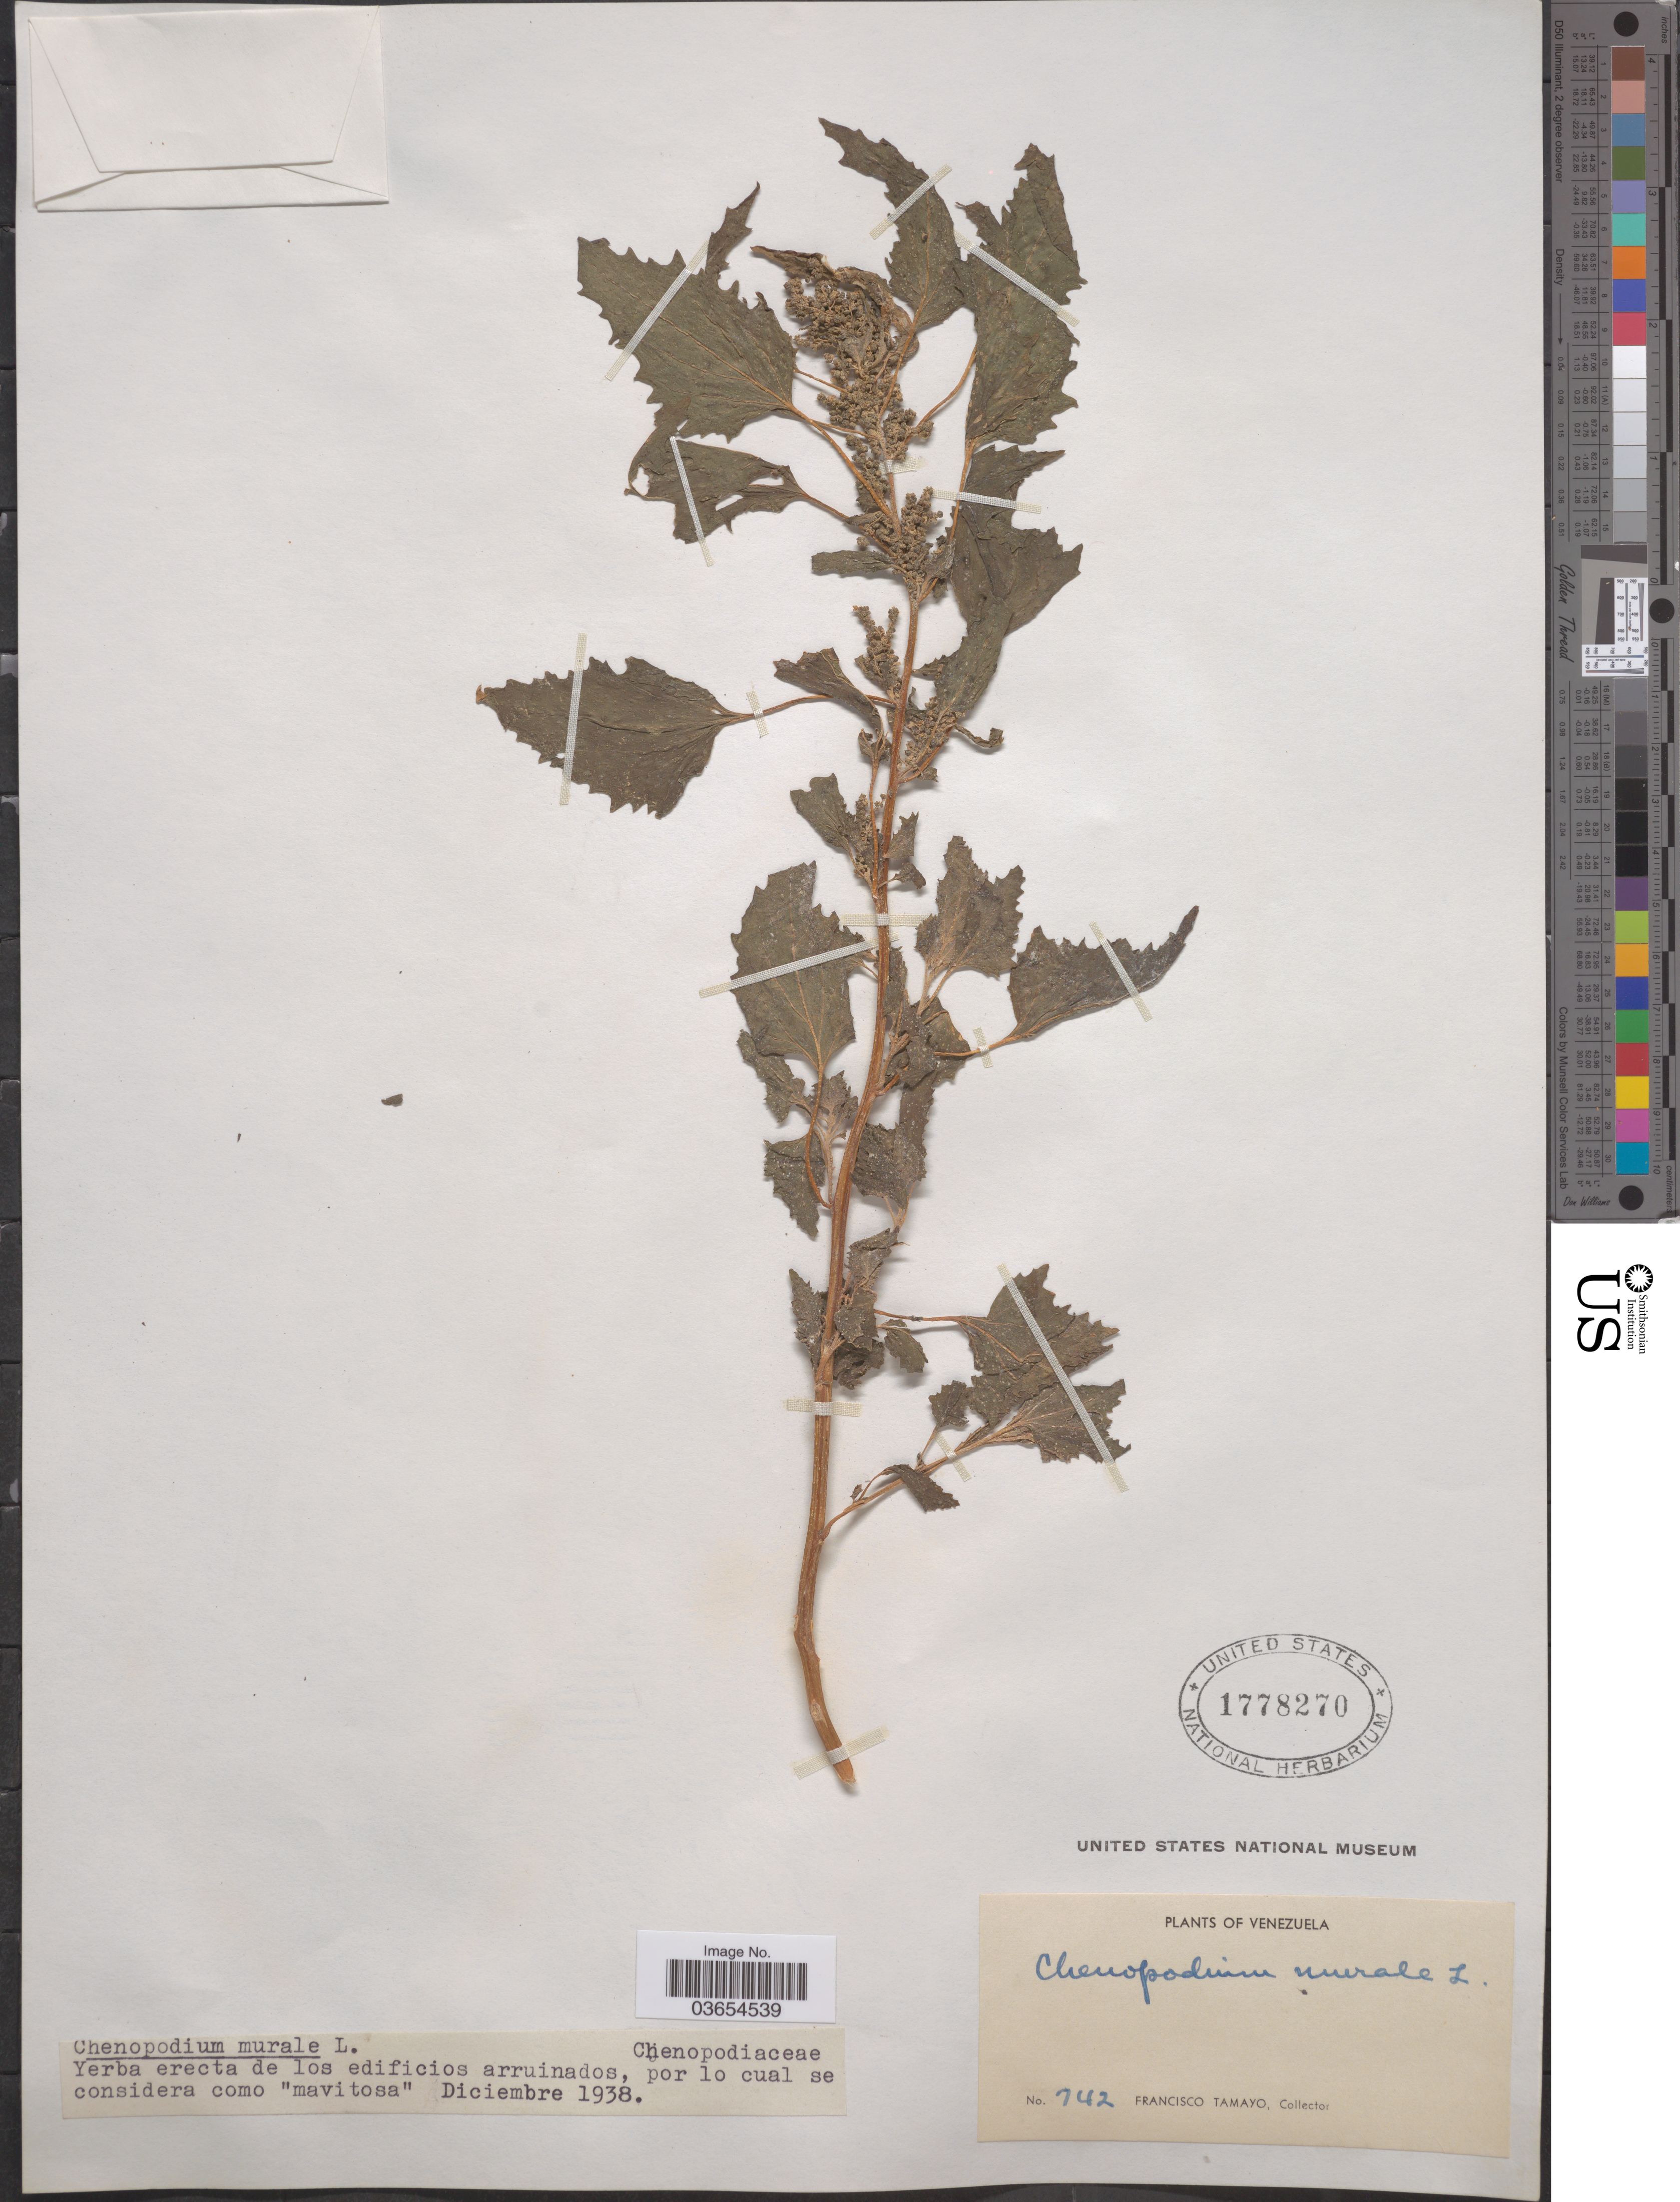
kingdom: Plantae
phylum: Tracheophyta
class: Magnoliopsida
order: Caryophyllales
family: Amaranthaceae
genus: Chenopodium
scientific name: Chenopodium murale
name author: L.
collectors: F. Tamayo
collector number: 742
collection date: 1938-12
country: Venezuela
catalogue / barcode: US 1778270